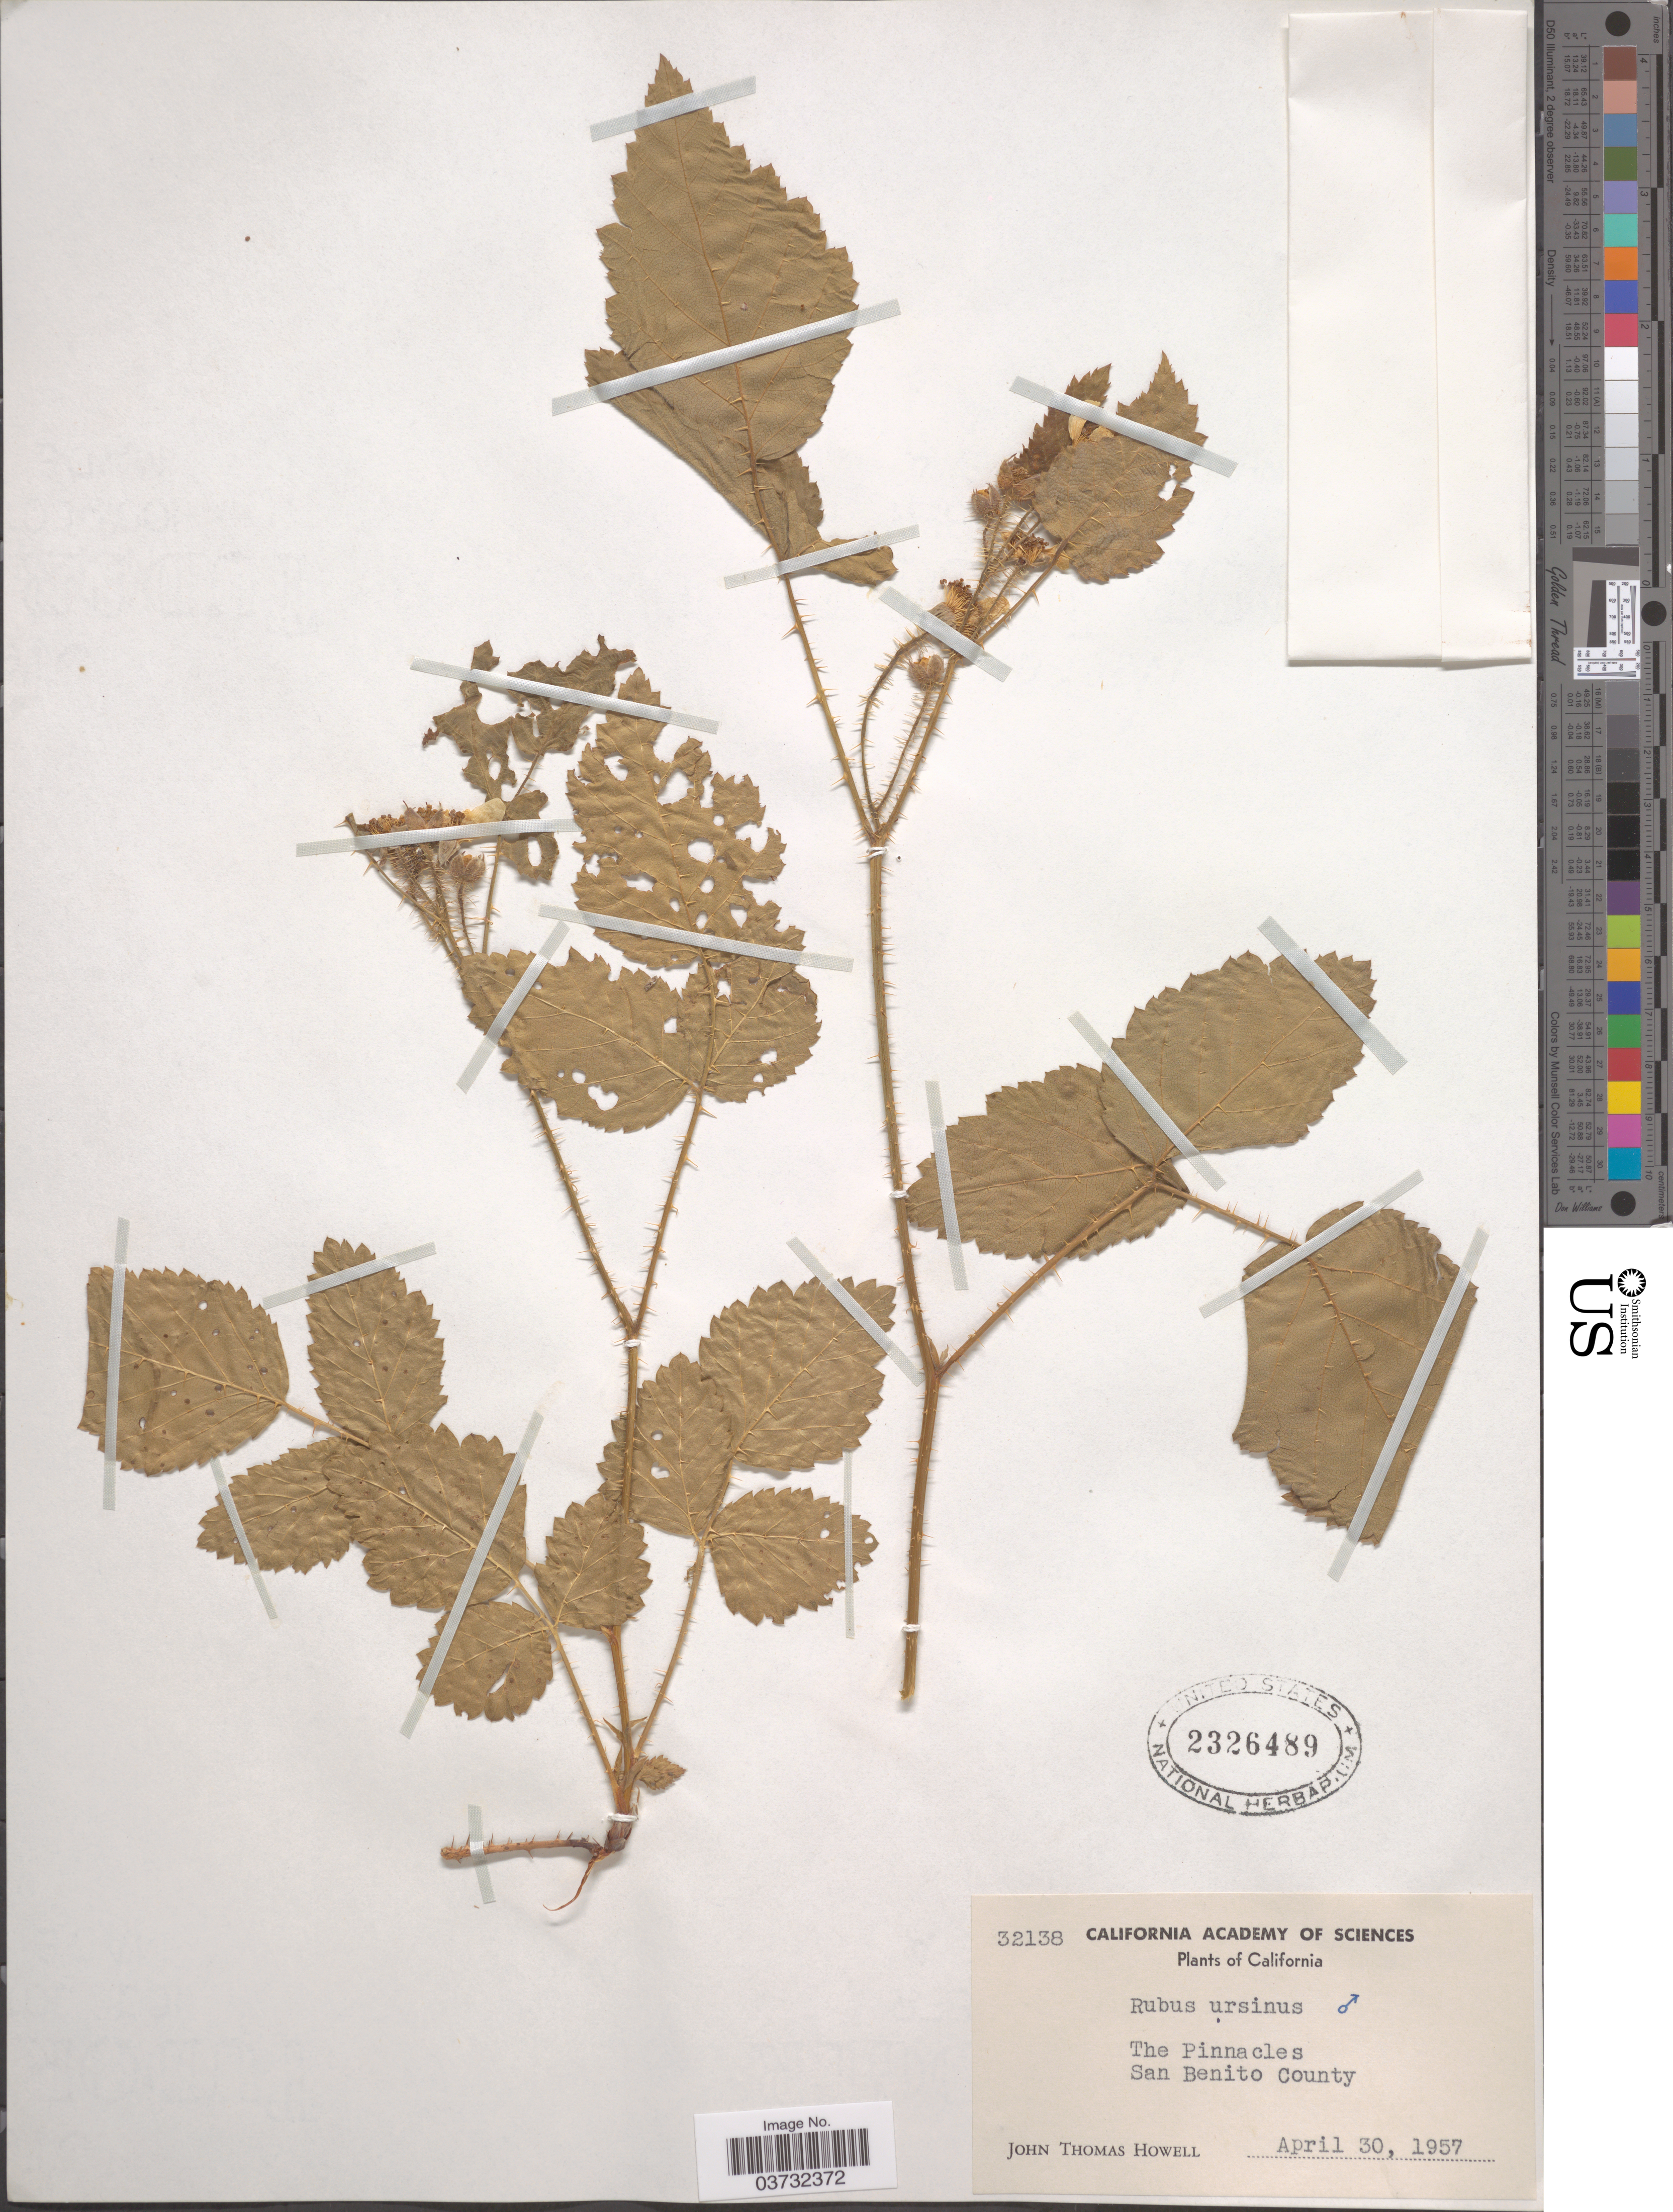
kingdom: Plantae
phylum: Tracheophyta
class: Magnoliopsida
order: Rosales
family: Rosaceae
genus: Rubus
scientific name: Rubus ursinus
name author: (Schltdl.) Cham.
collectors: J. T. Howell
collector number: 32138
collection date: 1957-04-30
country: United States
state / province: California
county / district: San Benito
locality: The Pinnacles. San Benito County.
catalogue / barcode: US 2326489